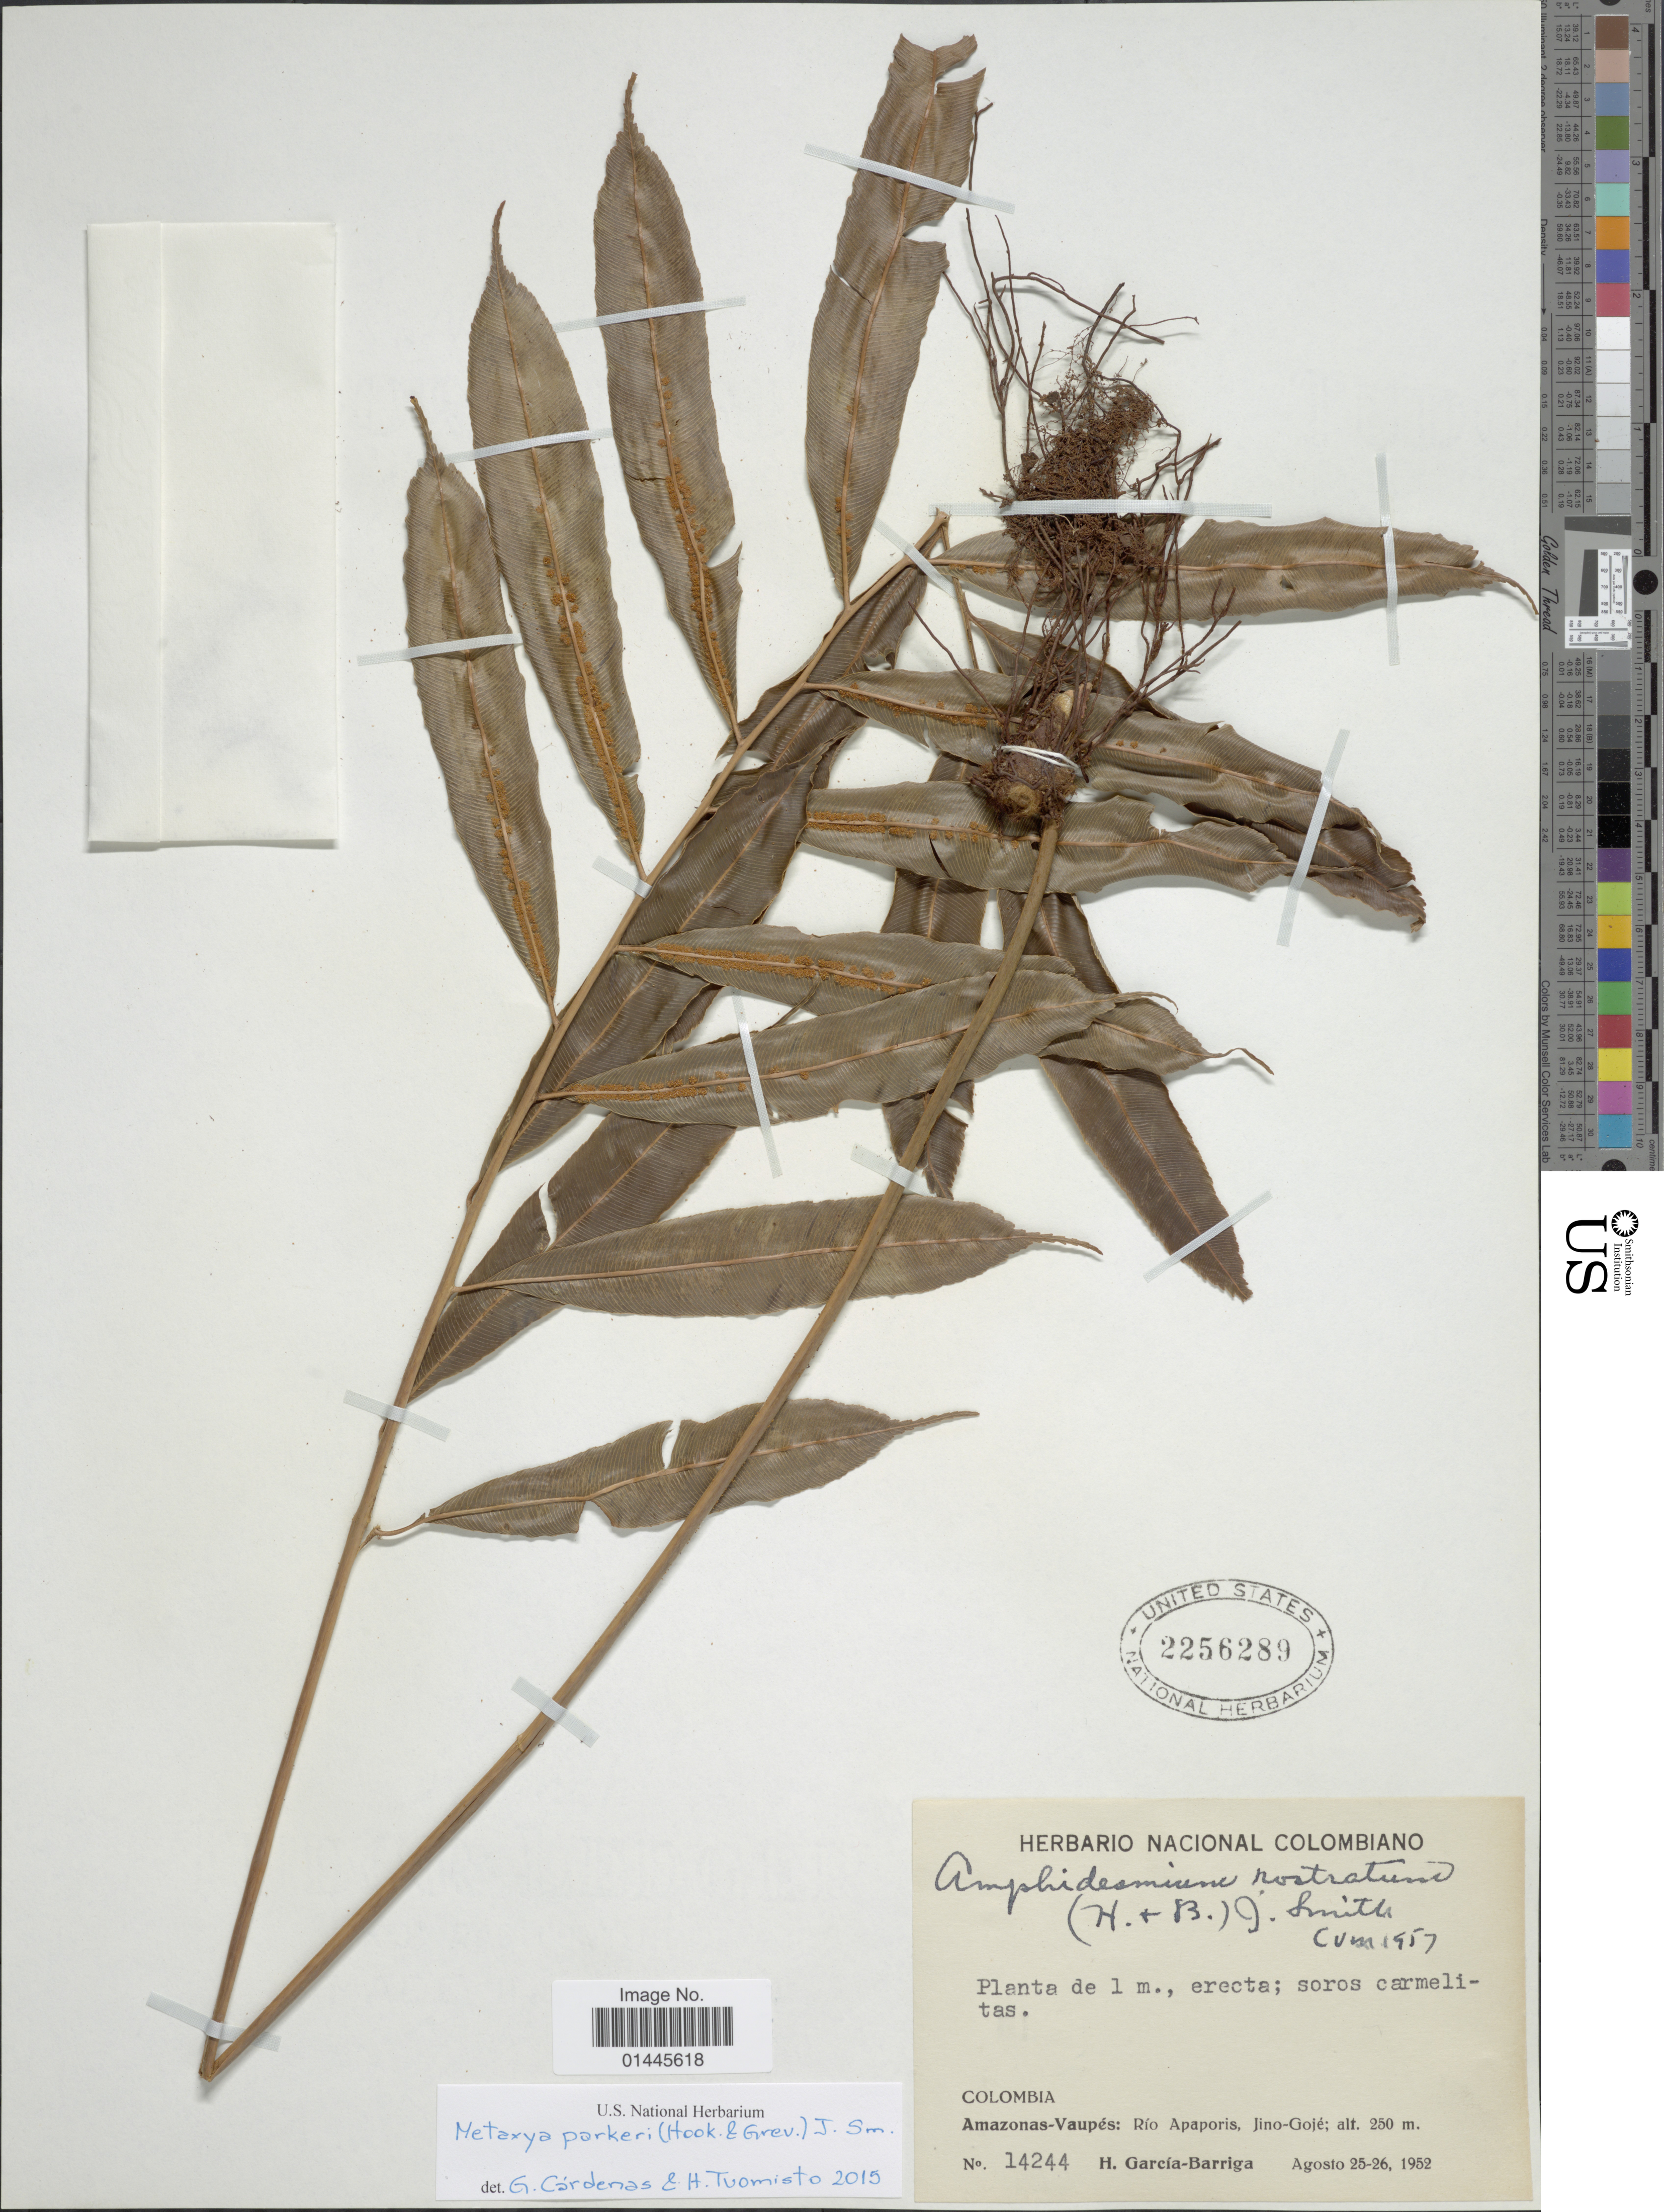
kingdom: Plantae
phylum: Tracheophyta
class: Polypodiopsida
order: Cyatheales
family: Metaxyaceae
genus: Metaxya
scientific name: Metaxya parkeri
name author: (Hook. & Grev.) J. Sm.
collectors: H. García Barriga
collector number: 14244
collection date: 1952-08-25/1952-08-26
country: Colombia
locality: Amazonas-Vaupes: Rio Apaporis, Jino-Goje.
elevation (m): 250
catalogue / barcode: US 2256289